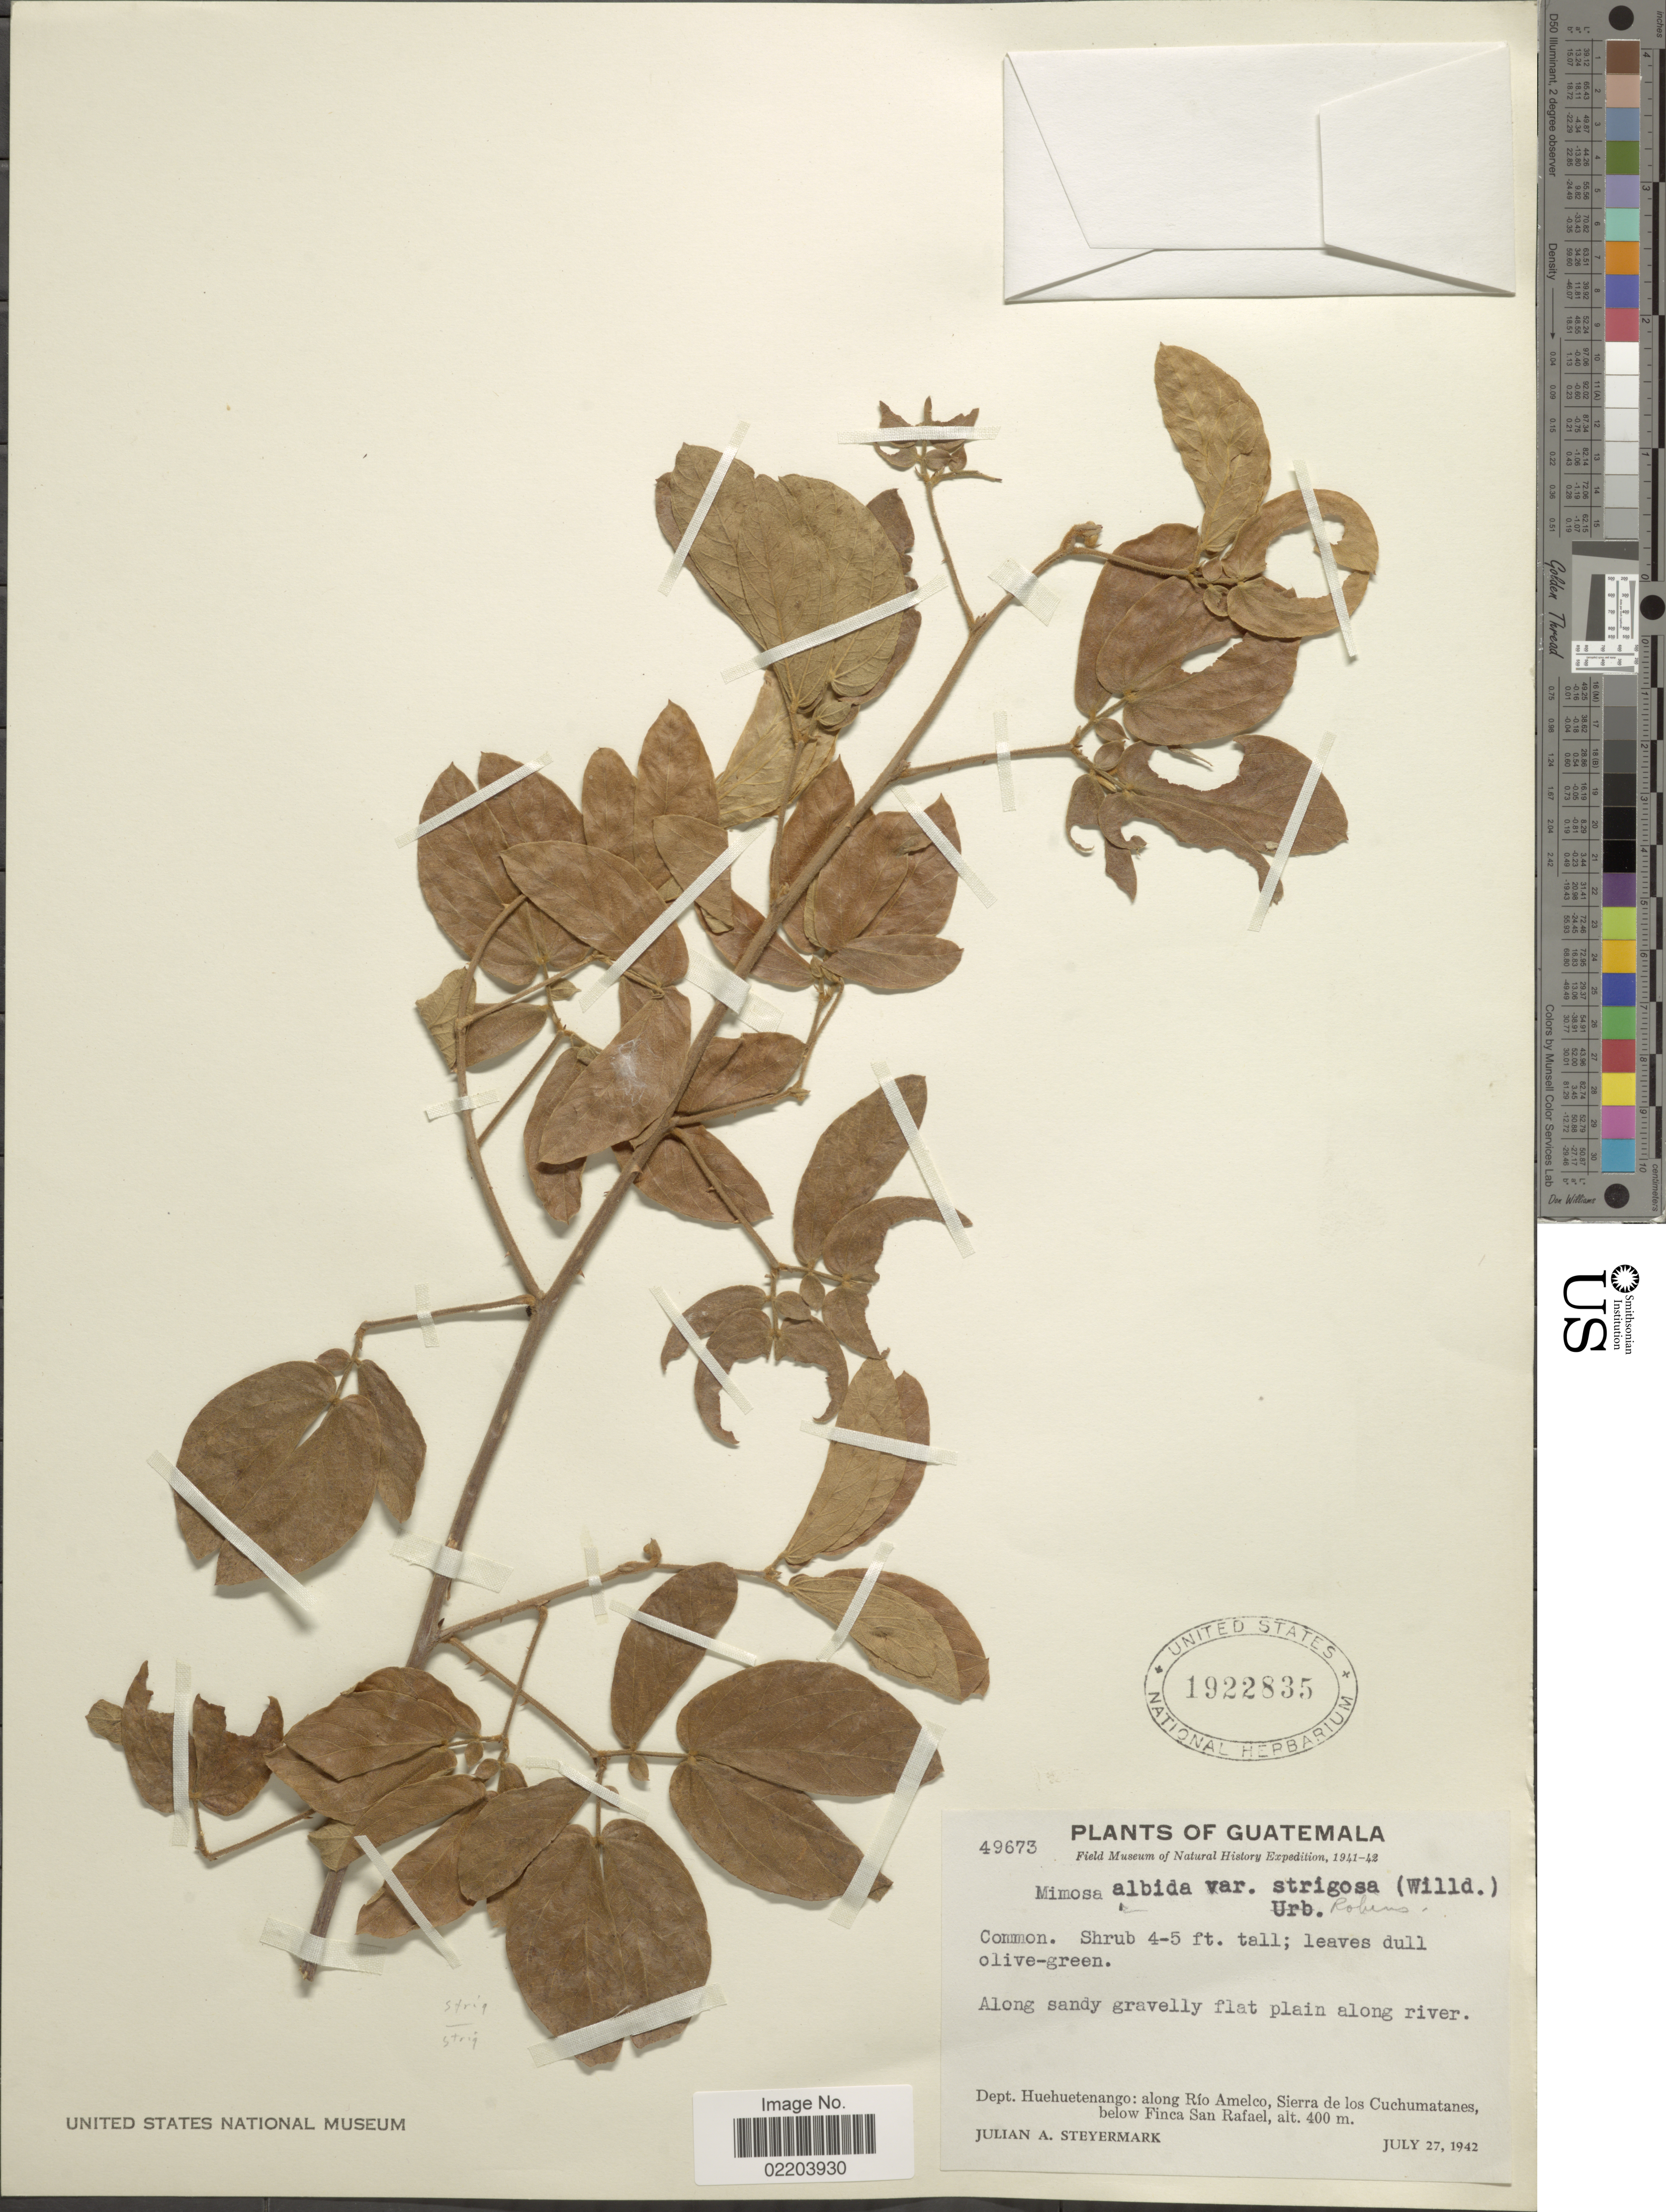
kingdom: Plantae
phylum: Tracheophyta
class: Magnoliopsida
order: Fabales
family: Fabaceae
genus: Mimosa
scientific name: Mimosa albida var. strigosa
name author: (Willd.) B.L. Rob.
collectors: J. Steyermark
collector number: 49673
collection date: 1942-07-27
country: Guatemala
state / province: Huehuetenango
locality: Along sandy gravelly flat plain along river, Dept. Huehuetenango: along Río Amelco, Sierra de los Cuchumatanes, below Finca San Rafael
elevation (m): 400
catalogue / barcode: US 1922835